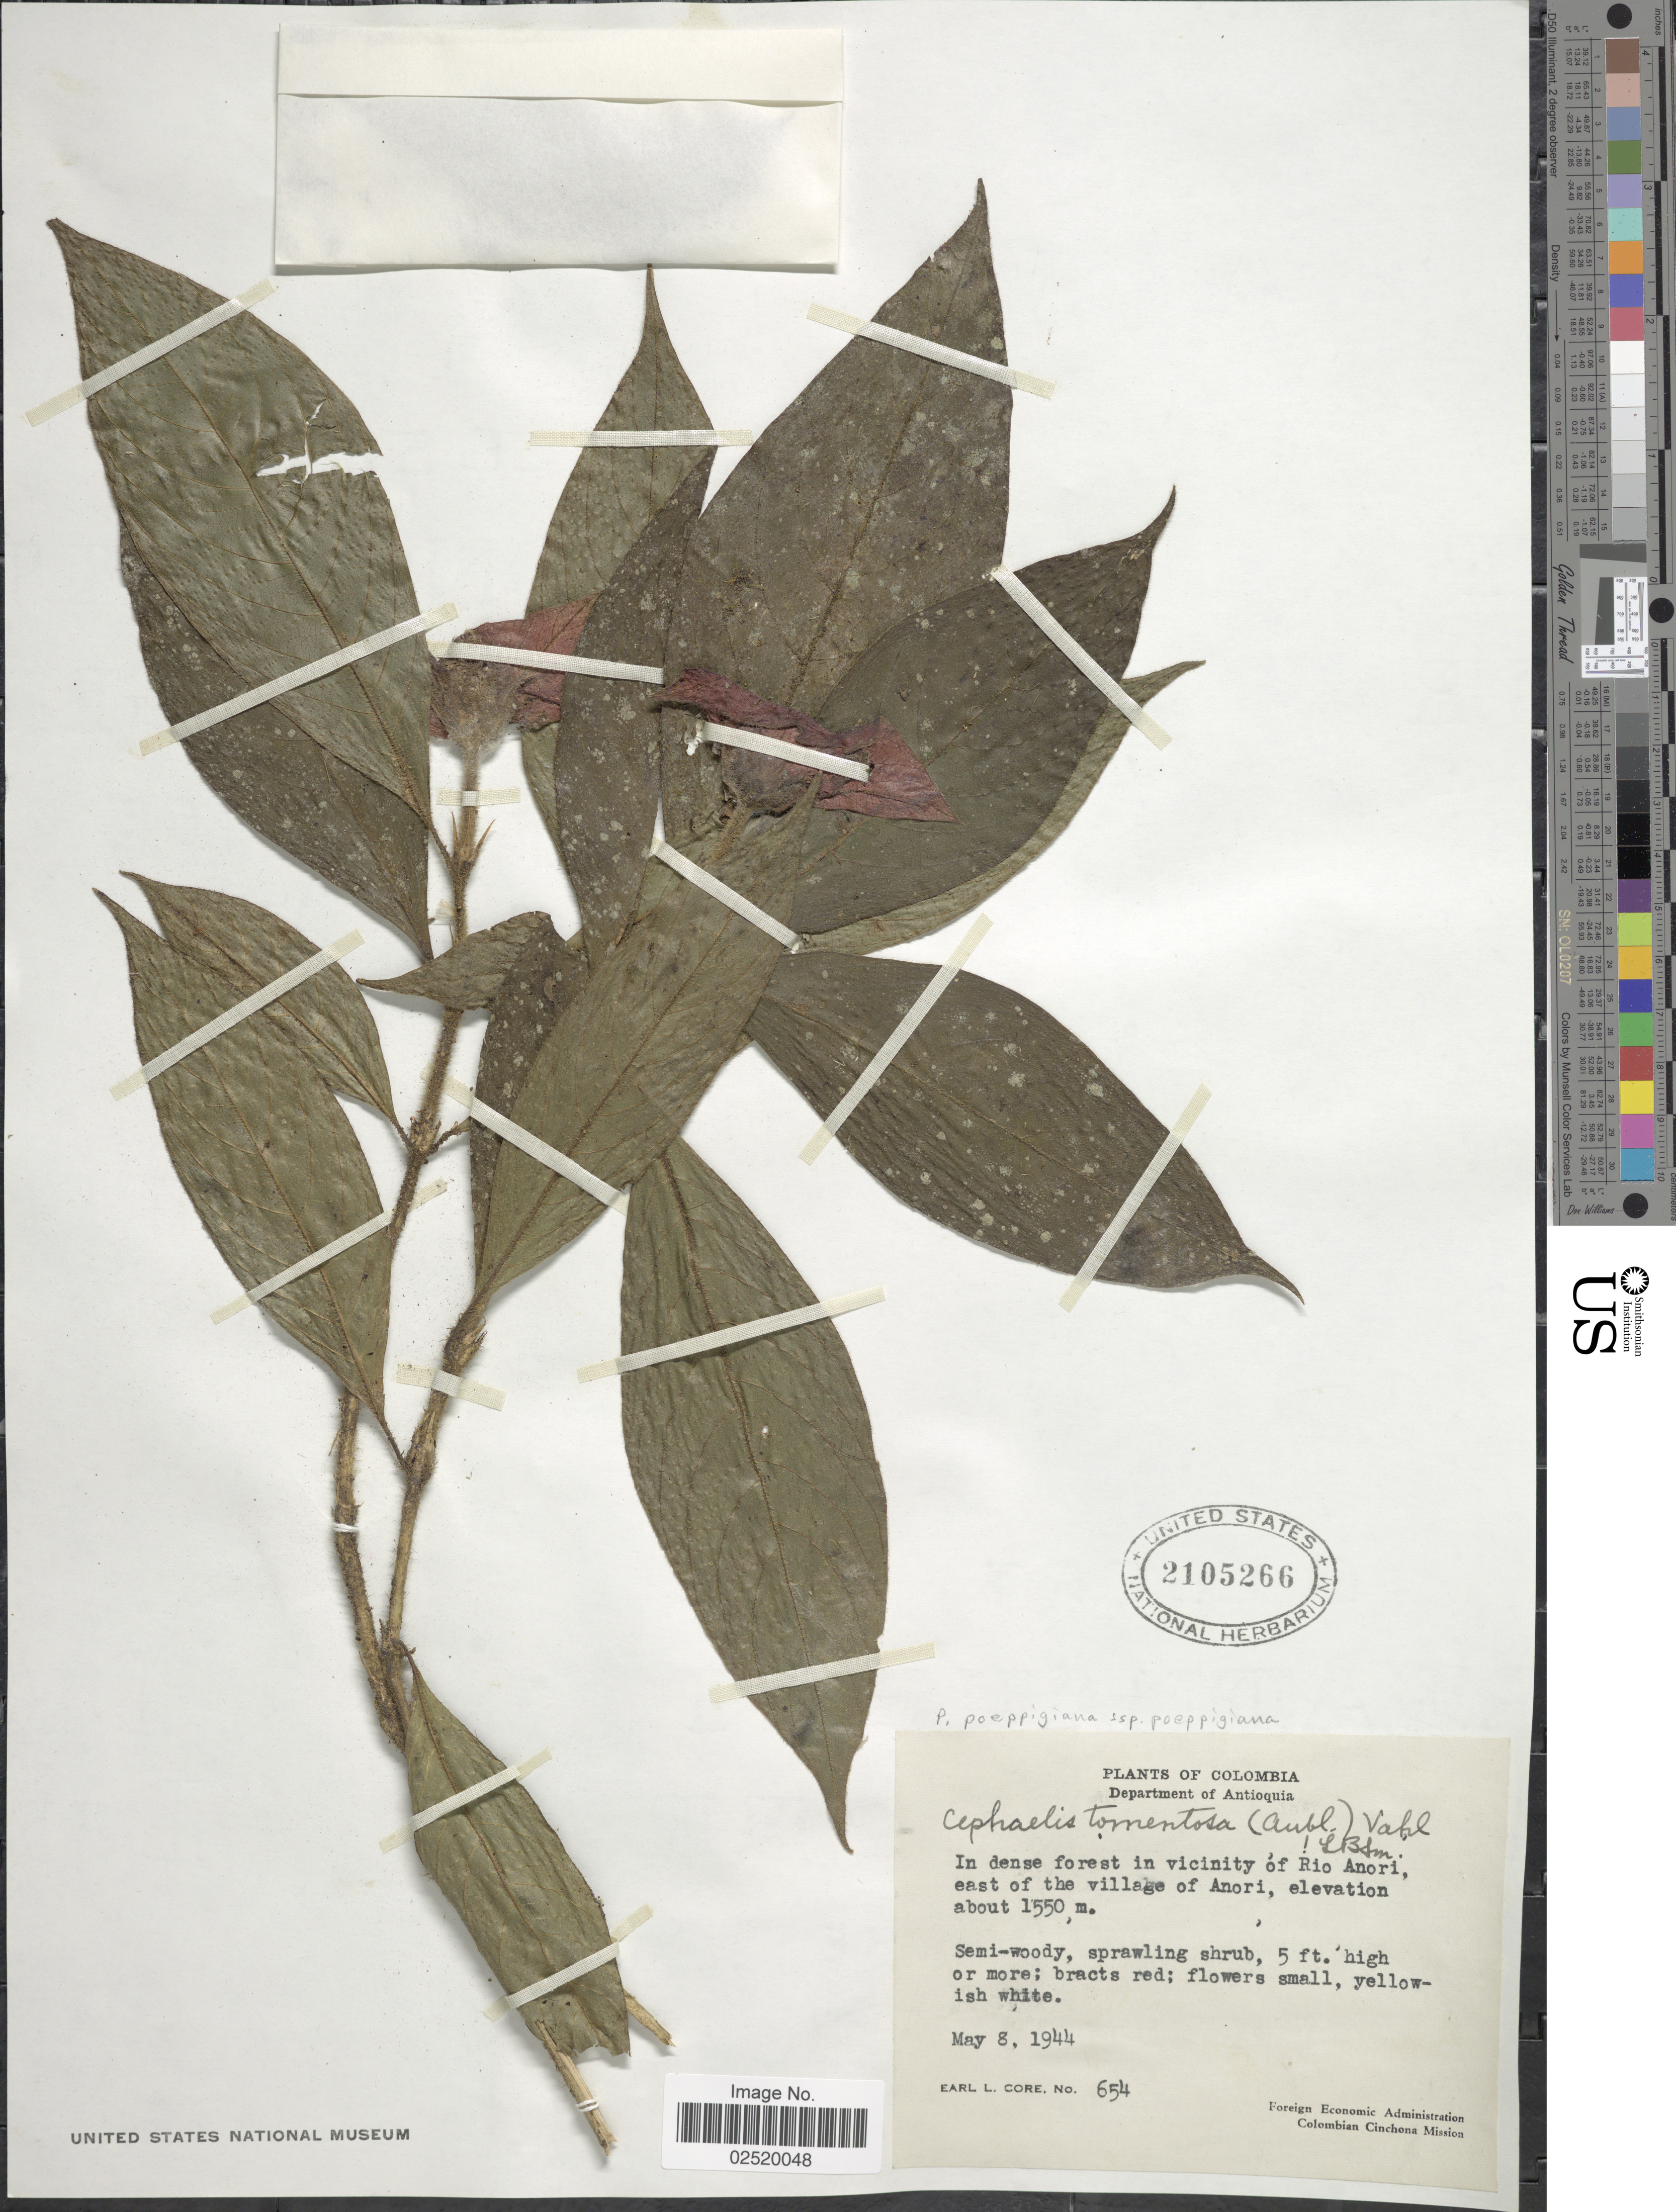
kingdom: Plantae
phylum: Tracheophyta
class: Magnoliopsida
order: Gentianales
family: Rubiaceae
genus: Psychotria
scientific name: Psychotria poeppigiana subsp. poeppigiana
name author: Müll. Arg.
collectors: E. L. Core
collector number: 654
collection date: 1944-05-08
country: Colombia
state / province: Antioquia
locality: Department of Antioquia, In dense forest in vicinity of Rio Anori, east of the village of Anori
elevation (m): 1550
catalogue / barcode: US 2105266